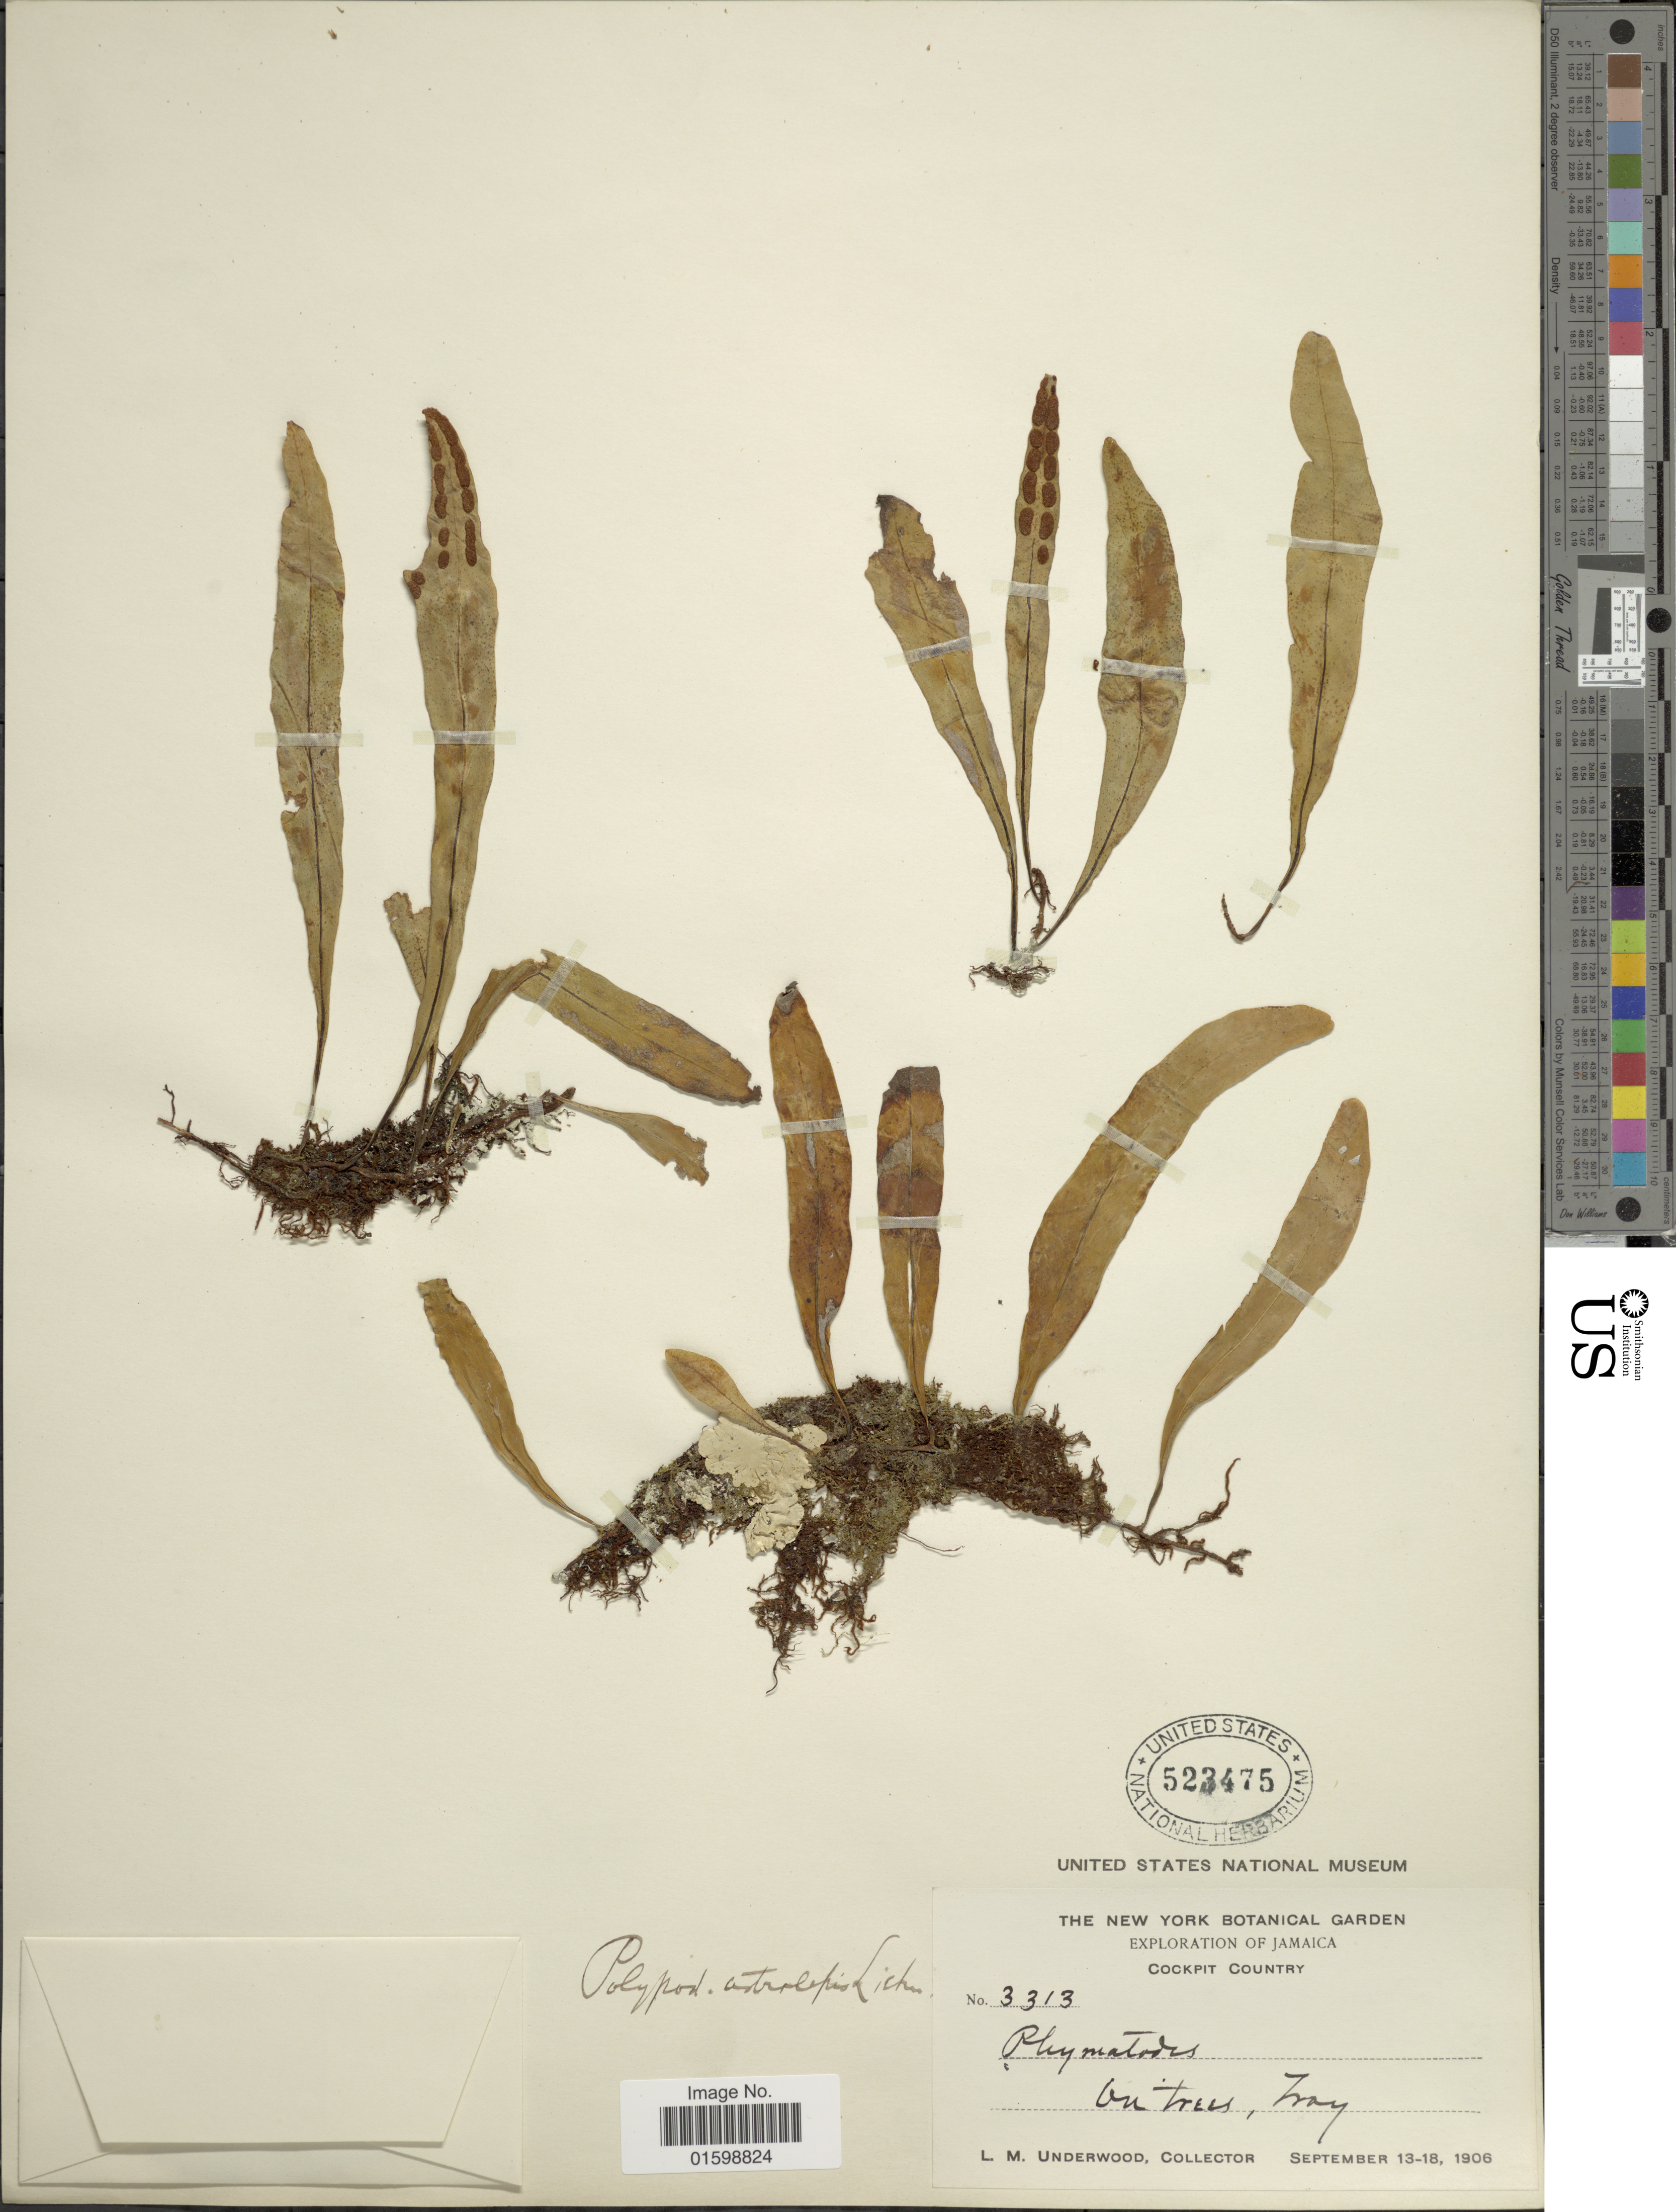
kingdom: Plantae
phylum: Tracheophyta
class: Polypodiopsida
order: Polypodiales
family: Polypodiaceae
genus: Pleopeltis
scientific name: Pleopeltis astrolepis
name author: (Liebm.) E. Fourn.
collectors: L. M. Underwood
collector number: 3313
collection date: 1906-09-13/1906-09-18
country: Jamaica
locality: Cockpit Country, on tree, Tray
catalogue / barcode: US 523475